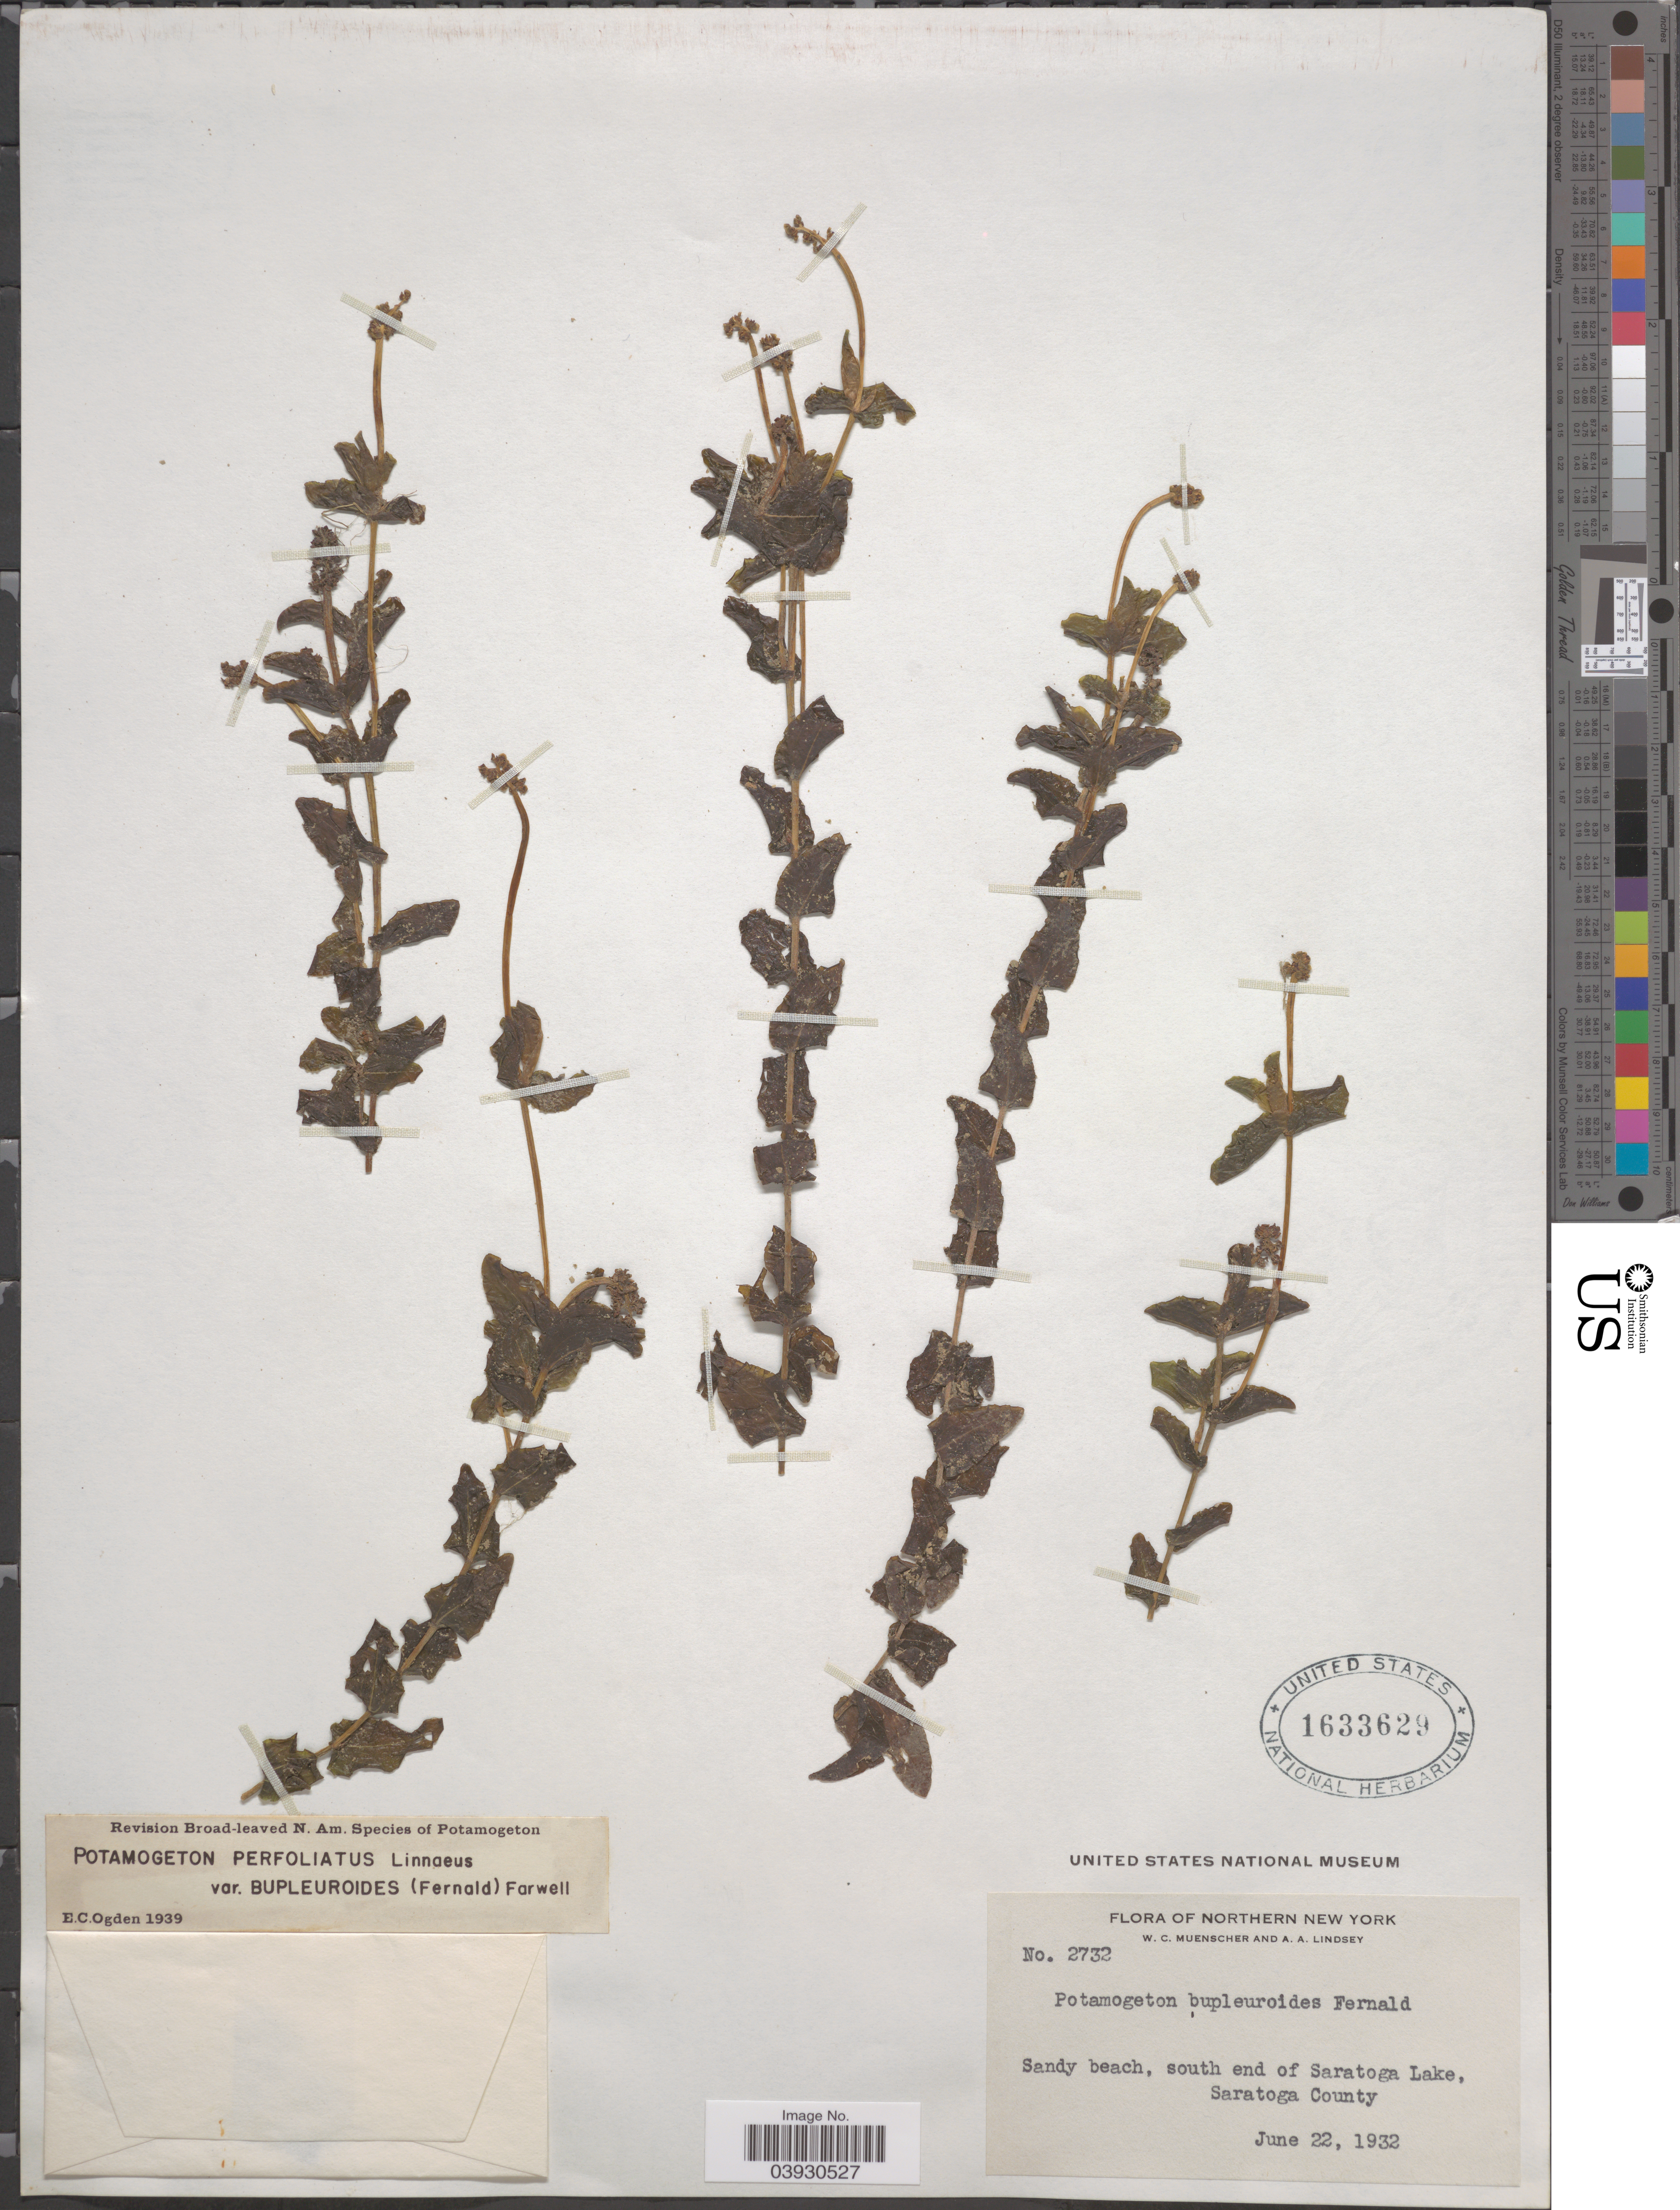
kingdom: Plantae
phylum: Tracheophyta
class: Liliopsida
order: Alismatales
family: Potamogetonaceae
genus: Potamogeton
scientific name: Potamogeton perfoliatus var. bupleuroides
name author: (Fernald) Farw.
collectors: W. Muenscher & A. Lindsey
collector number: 2732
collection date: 1932-06-22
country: United States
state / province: New York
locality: Northern New York. Sandy beach, south end of Saratoga Lake, Saratoga County.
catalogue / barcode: US 1633629